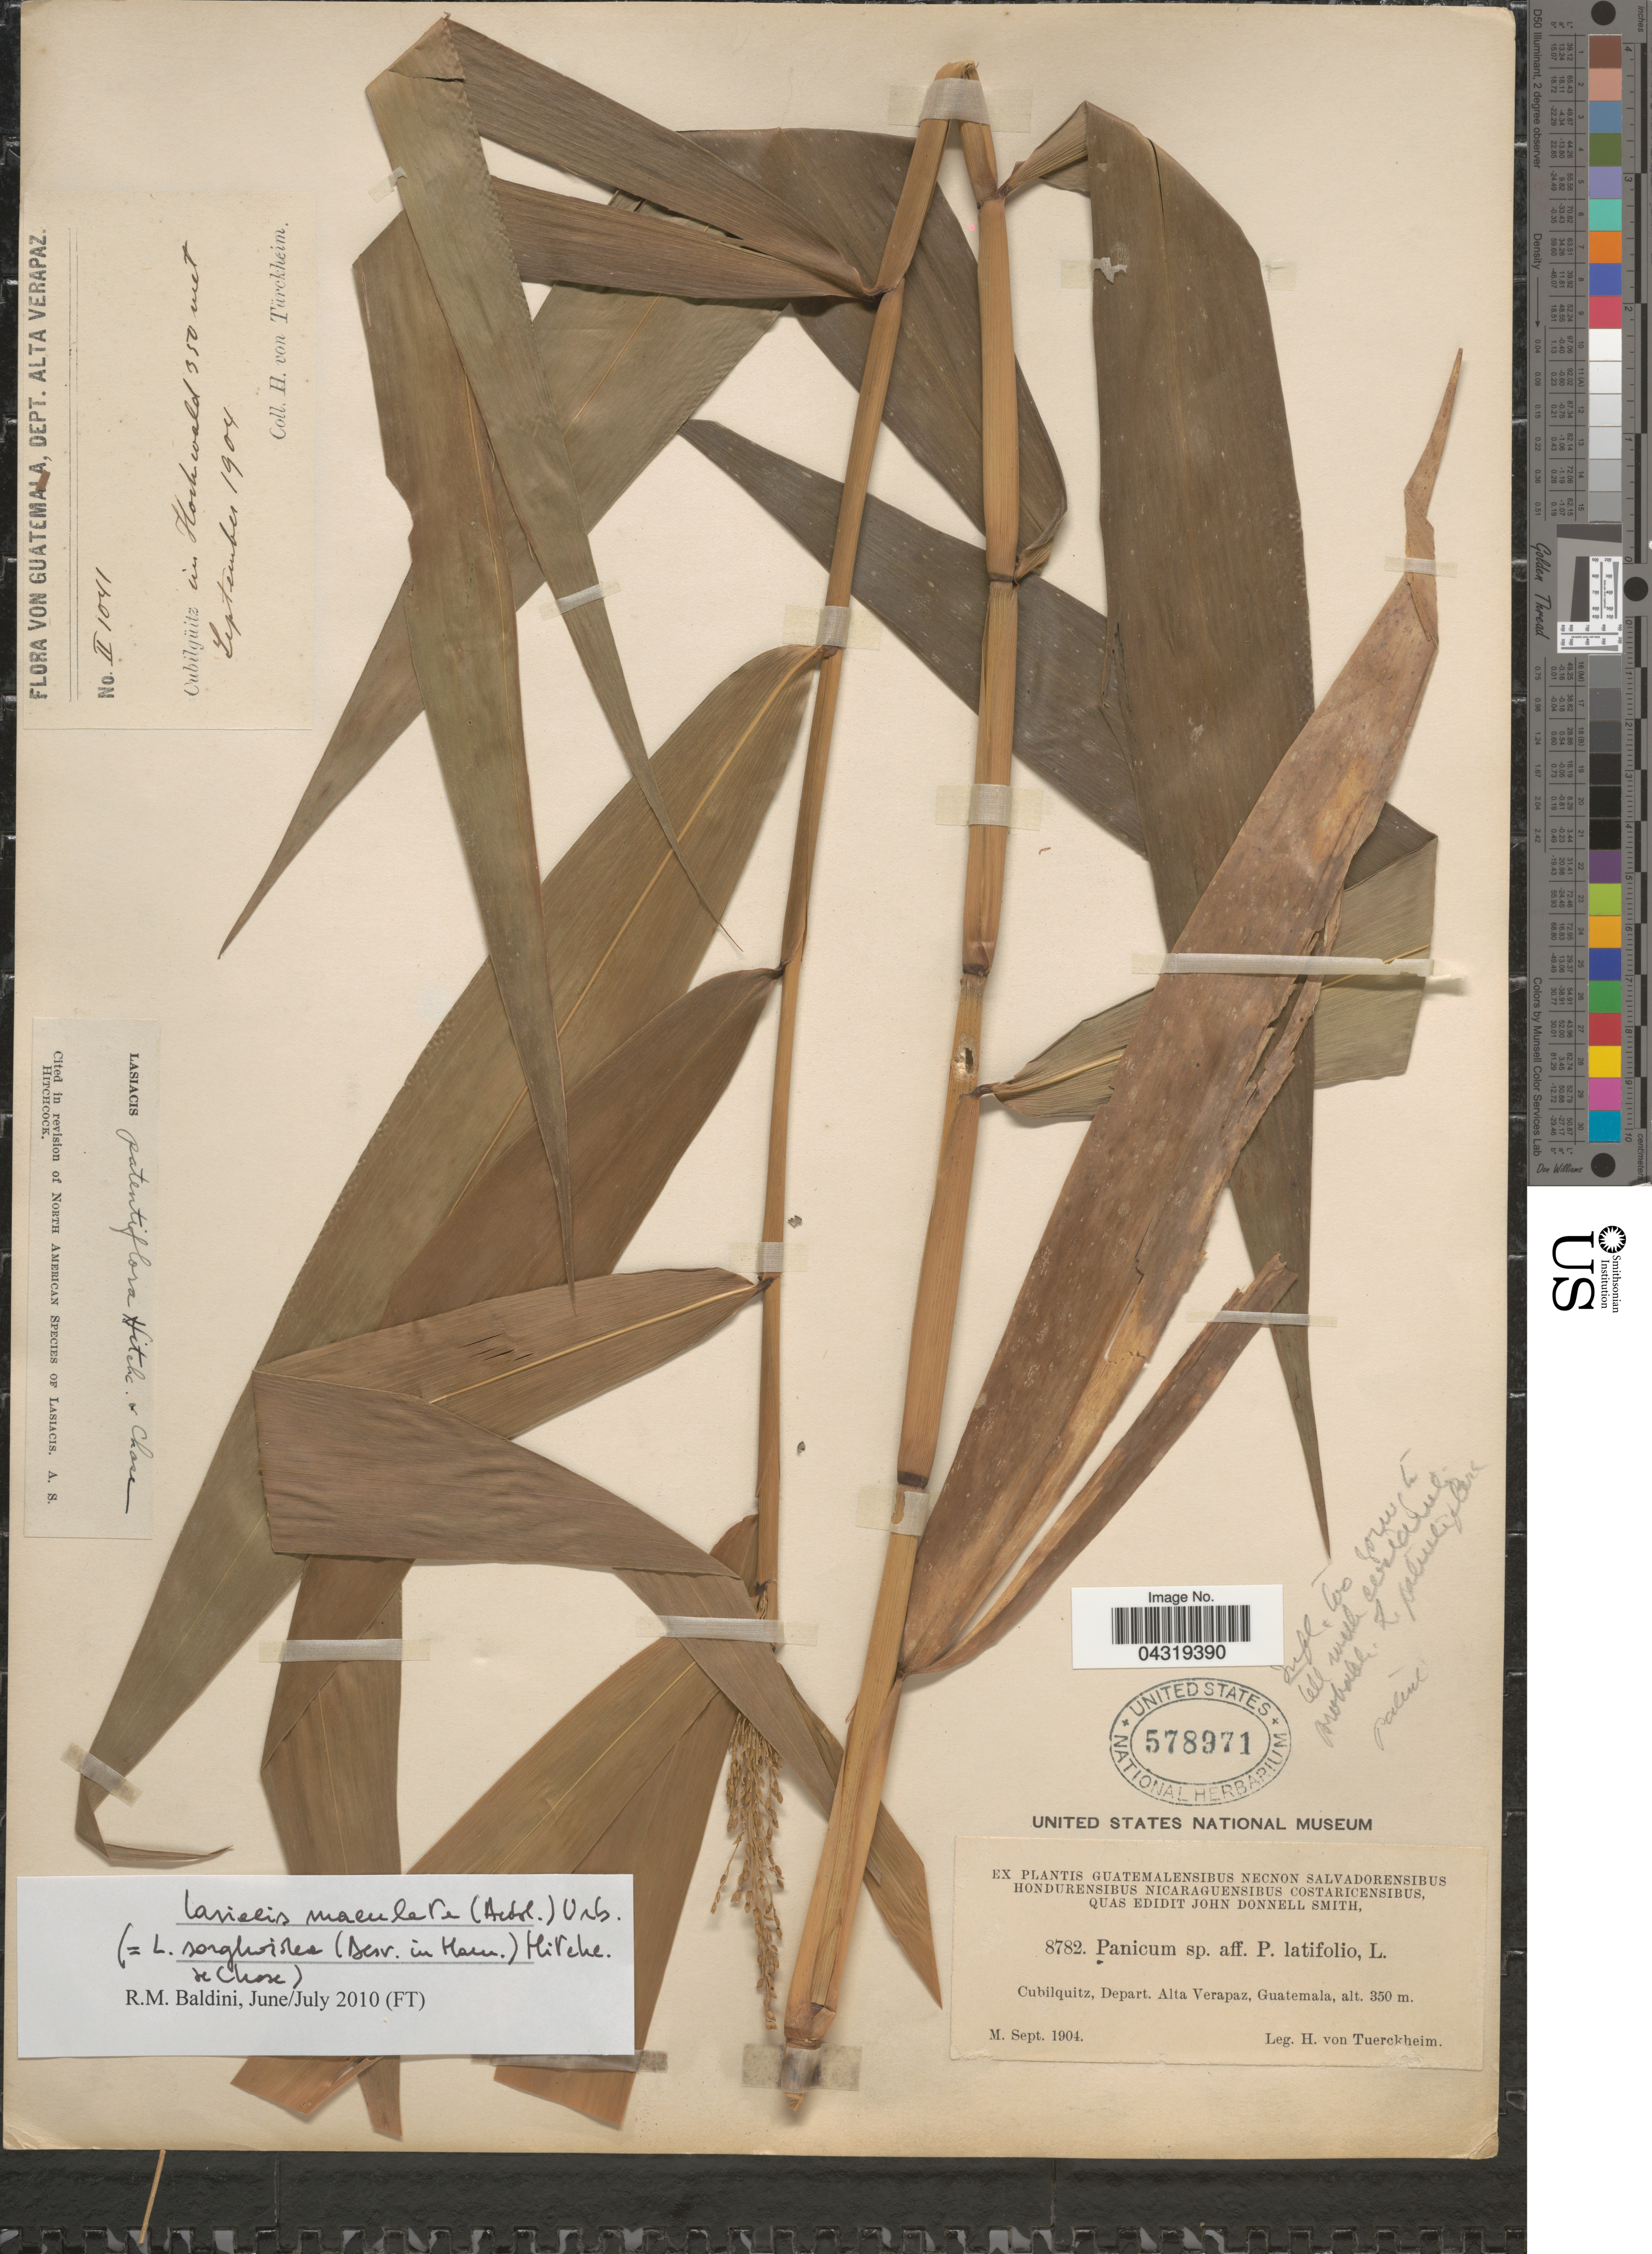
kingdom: Plantae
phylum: Tracheophyta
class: Liliopsida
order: Poales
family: Poaceae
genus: Lasiacis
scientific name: Lasiacis sorghoidea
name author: (Desv. ex Ham.) Hitchc. & Chase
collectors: H. von Türckheim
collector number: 8782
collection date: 1904-09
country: Guatemala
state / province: Alta Verapaz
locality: Cubilquitz, Depart. Alta Verapaz.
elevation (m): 350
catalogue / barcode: US 578971